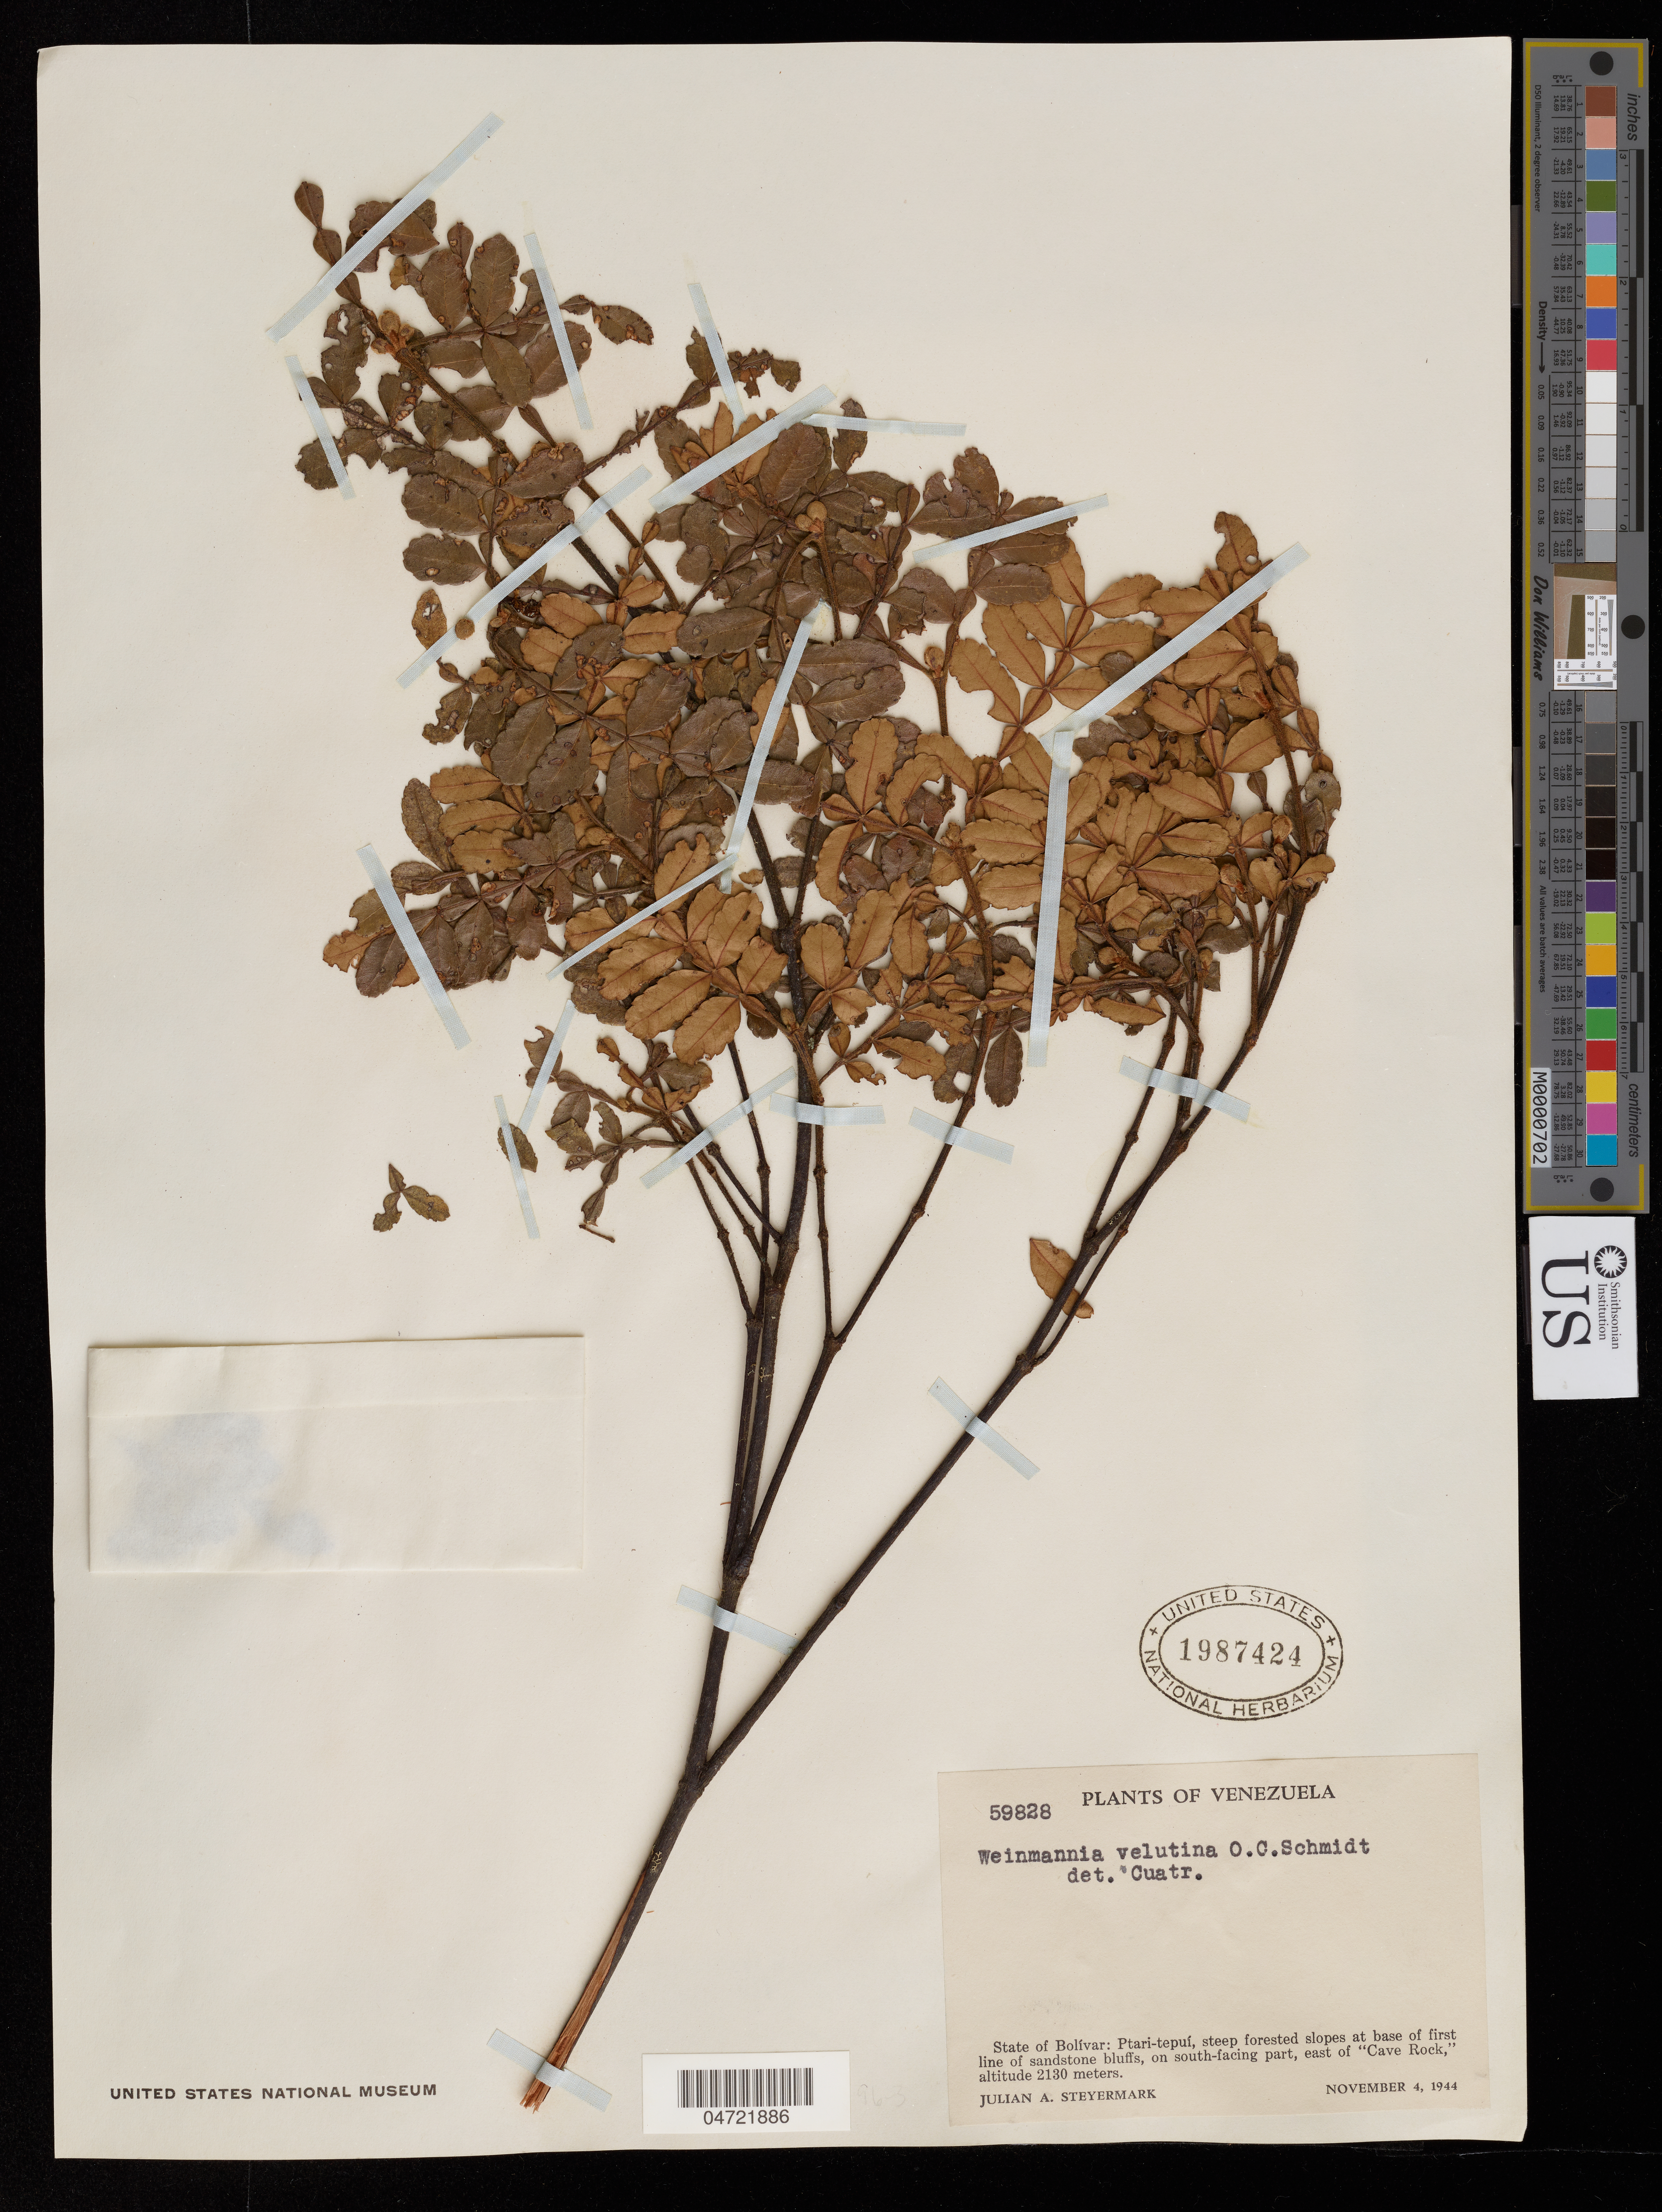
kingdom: Plantae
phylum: Tracheophyta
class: Magnoliopsida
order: Oxalidales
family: Cunoniaceae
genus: Weinmannia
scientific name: Weinmannia velutina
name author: O.C. Schmidt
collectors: J. Steyermark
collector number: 59828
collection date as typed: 4-Nov-44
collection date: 1944-11-04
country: Venezuela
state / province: Bolívar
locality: Ptari-tepuí, E of "Cave Rock"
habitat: Steep forested slopes at base of first line of sandstone bluffs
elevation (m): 2130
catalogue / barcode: US 1987424